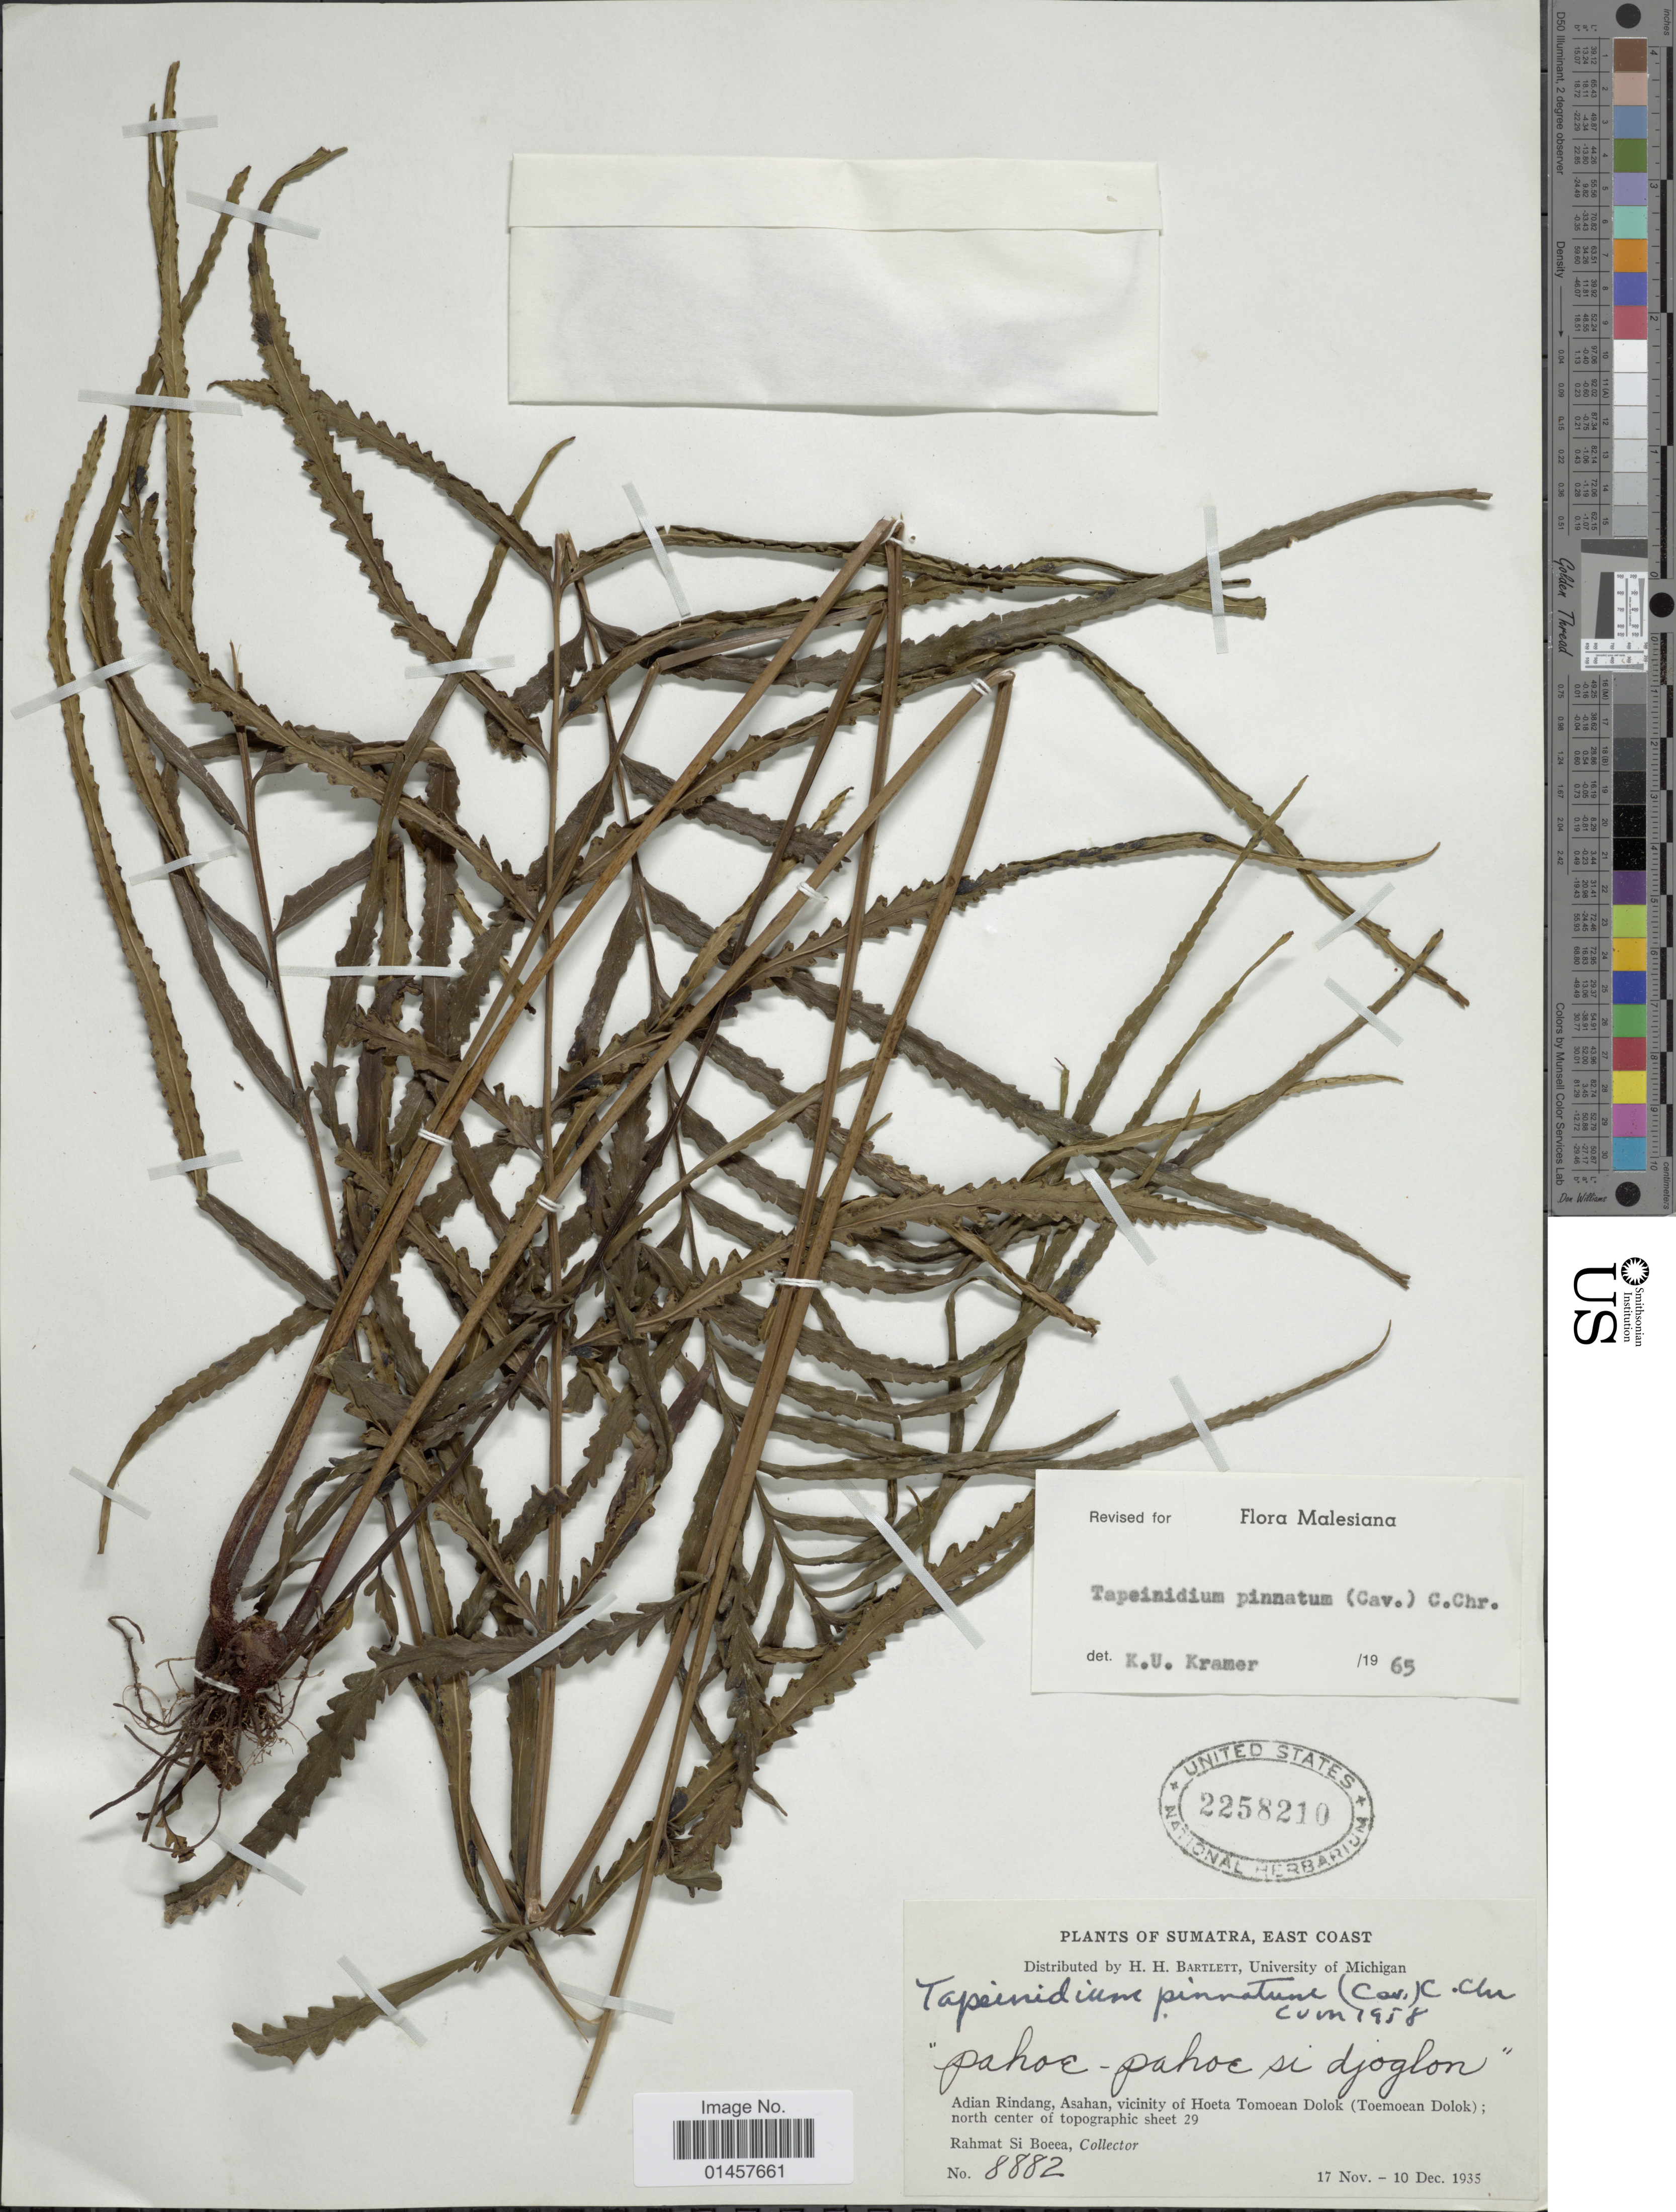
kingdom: Plantae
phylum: Tracheophyta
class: Polypodiopsida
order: Polypodiales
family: Lindsaeaceae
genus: Tapeinidium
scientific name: Tapeinidium pinnatum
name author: (Cav.) C. Chr.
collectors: Rahmat Si Boeea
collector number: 8882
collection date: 1935-11-17/1935-12-10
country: Indonesia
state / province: Sumatra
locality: Sumatra, East Coast, Pahoe-Pahoe si djoglon, Adian Rindang, Asahan, vicinity of Hoeta Tomoean Dolok(Toemoean Dolok), north center of topographic sheet 29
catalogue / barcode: US 2258210